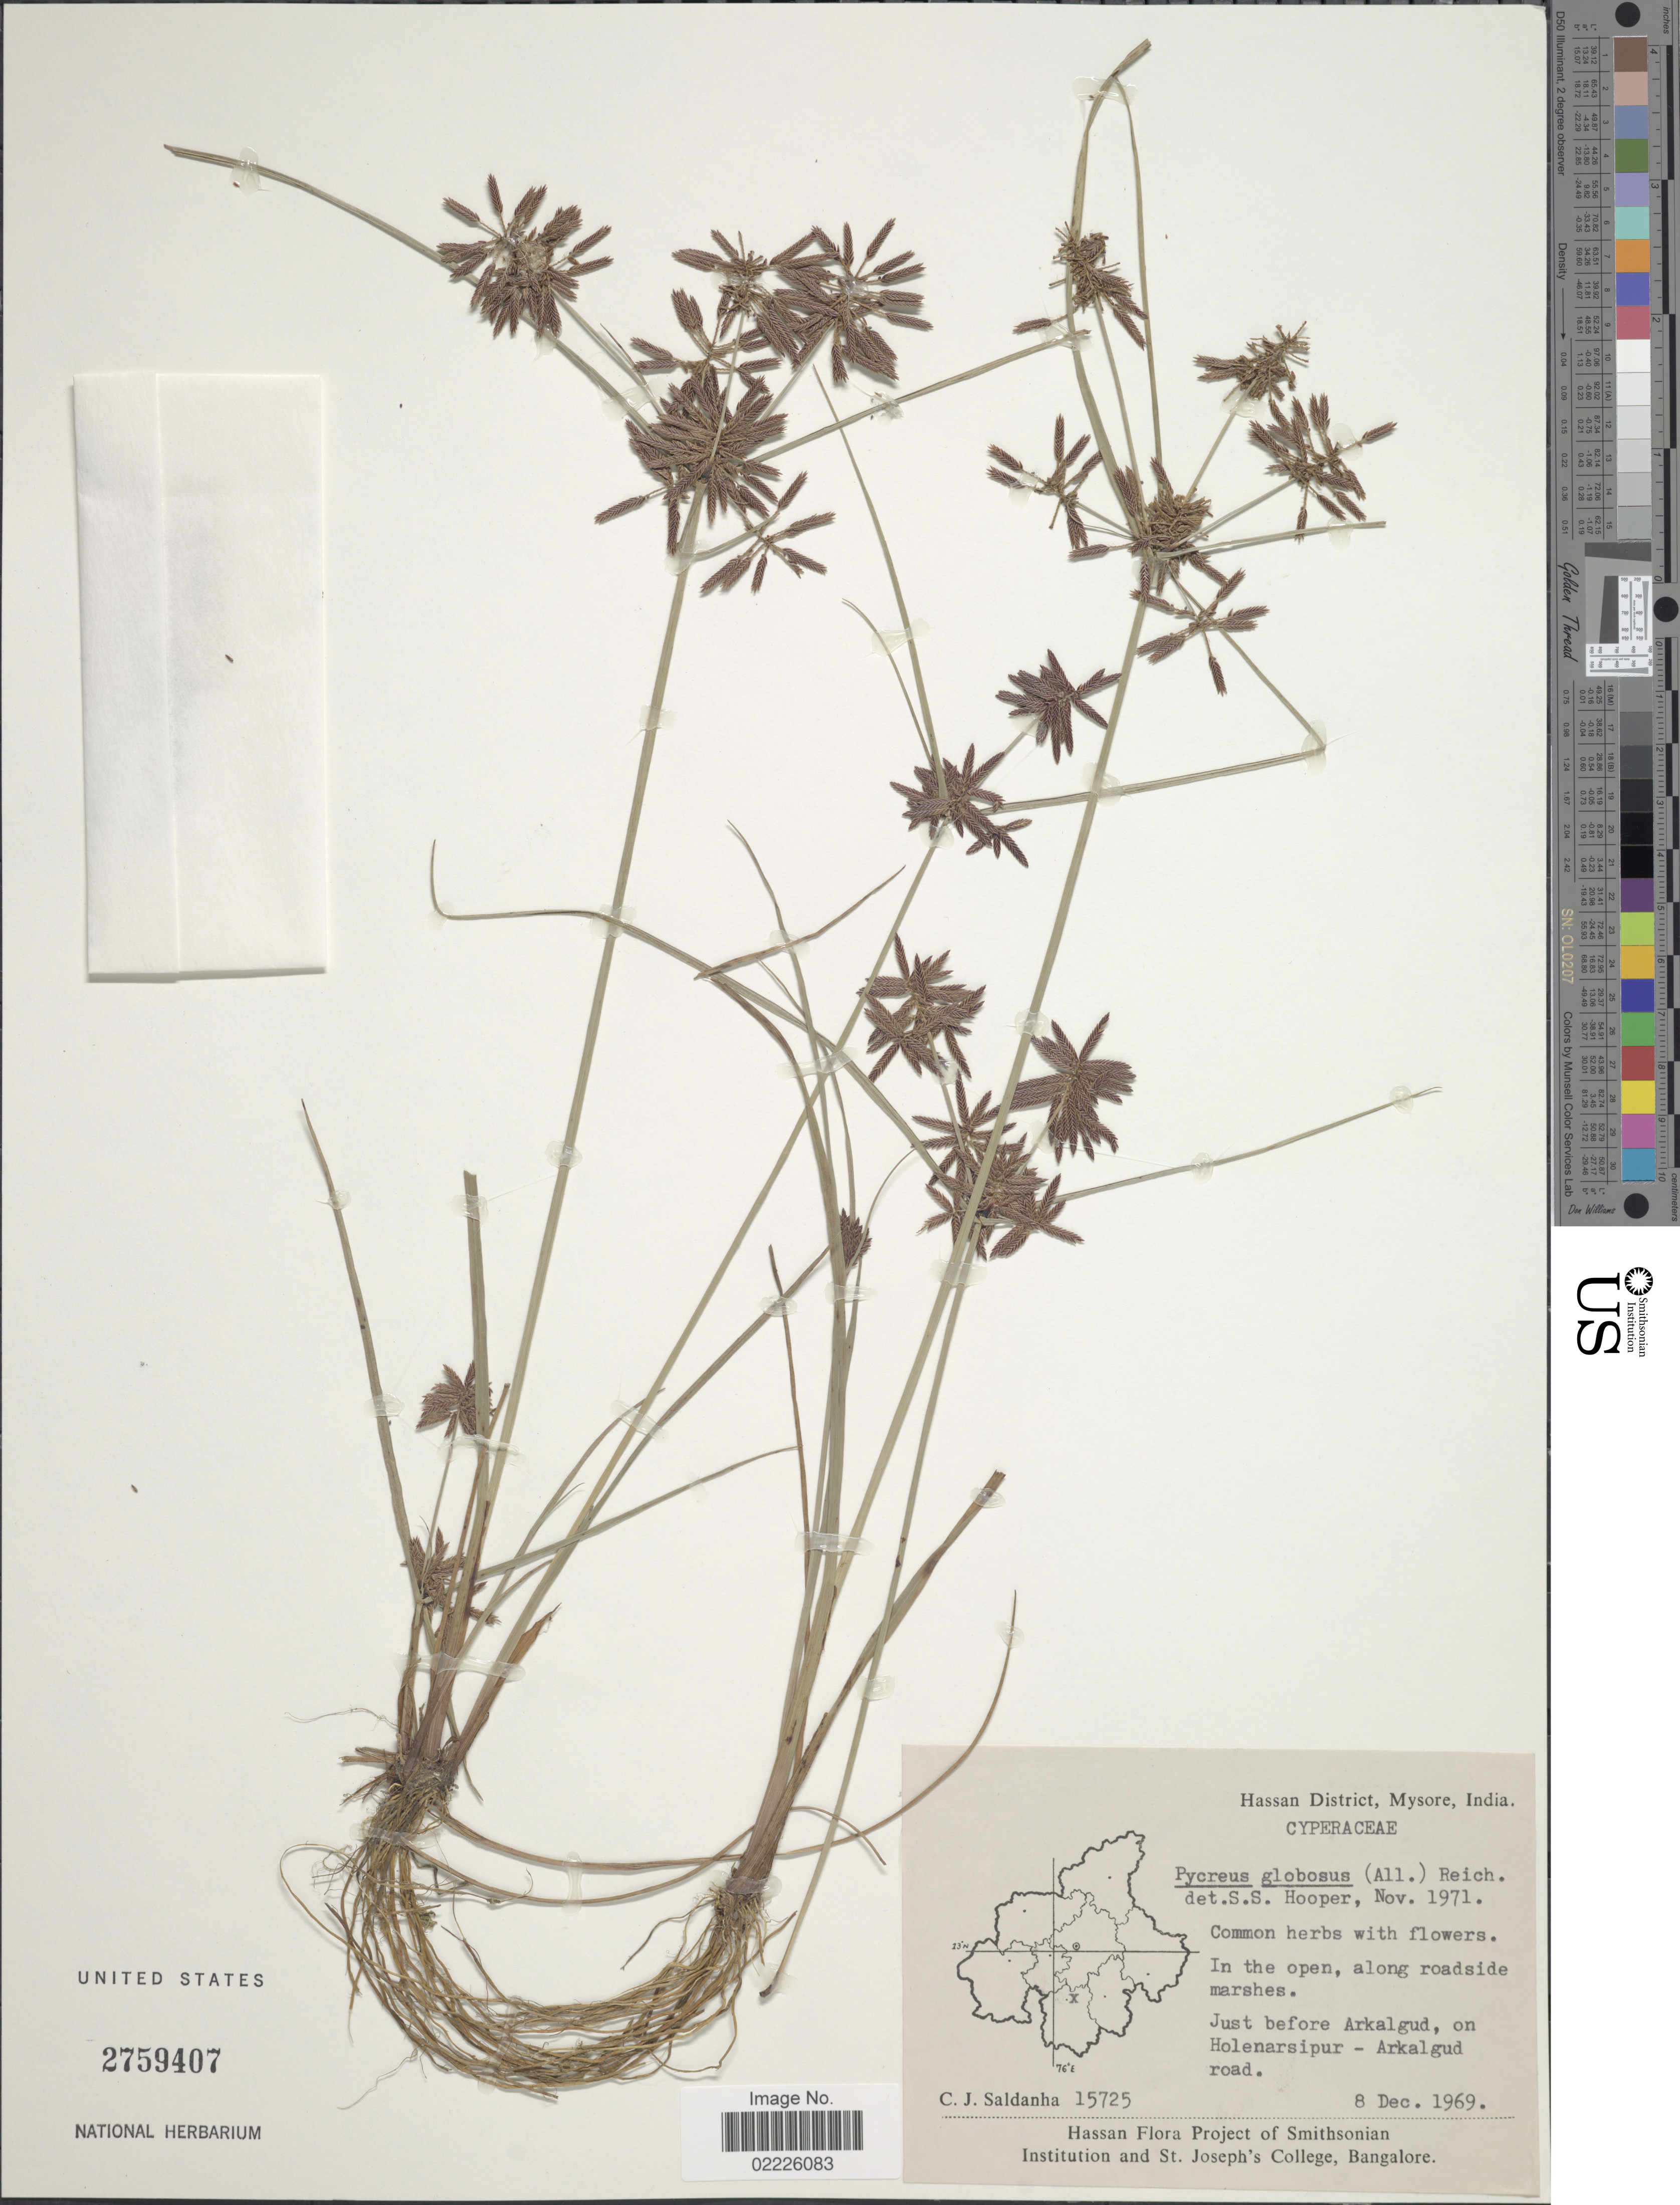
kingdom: Plantae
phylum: Tracheophyta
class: Liliopsida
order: Poales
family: Cyperaceae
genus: Cyperus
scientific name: Cyperus flavidus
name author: Retz.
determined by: Strong, Mark T., (BOT), Smithsonian Institution - National Museum of Natural History (UNITED STATES)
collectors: C. J. Saldanha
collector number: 15725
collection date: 1969-12-08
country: India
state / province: Karnataka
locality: Hassan District, Mysore, India, Just before Arkalgud, on Holenarsipur - Arkalgud road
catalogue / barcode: US 2759407